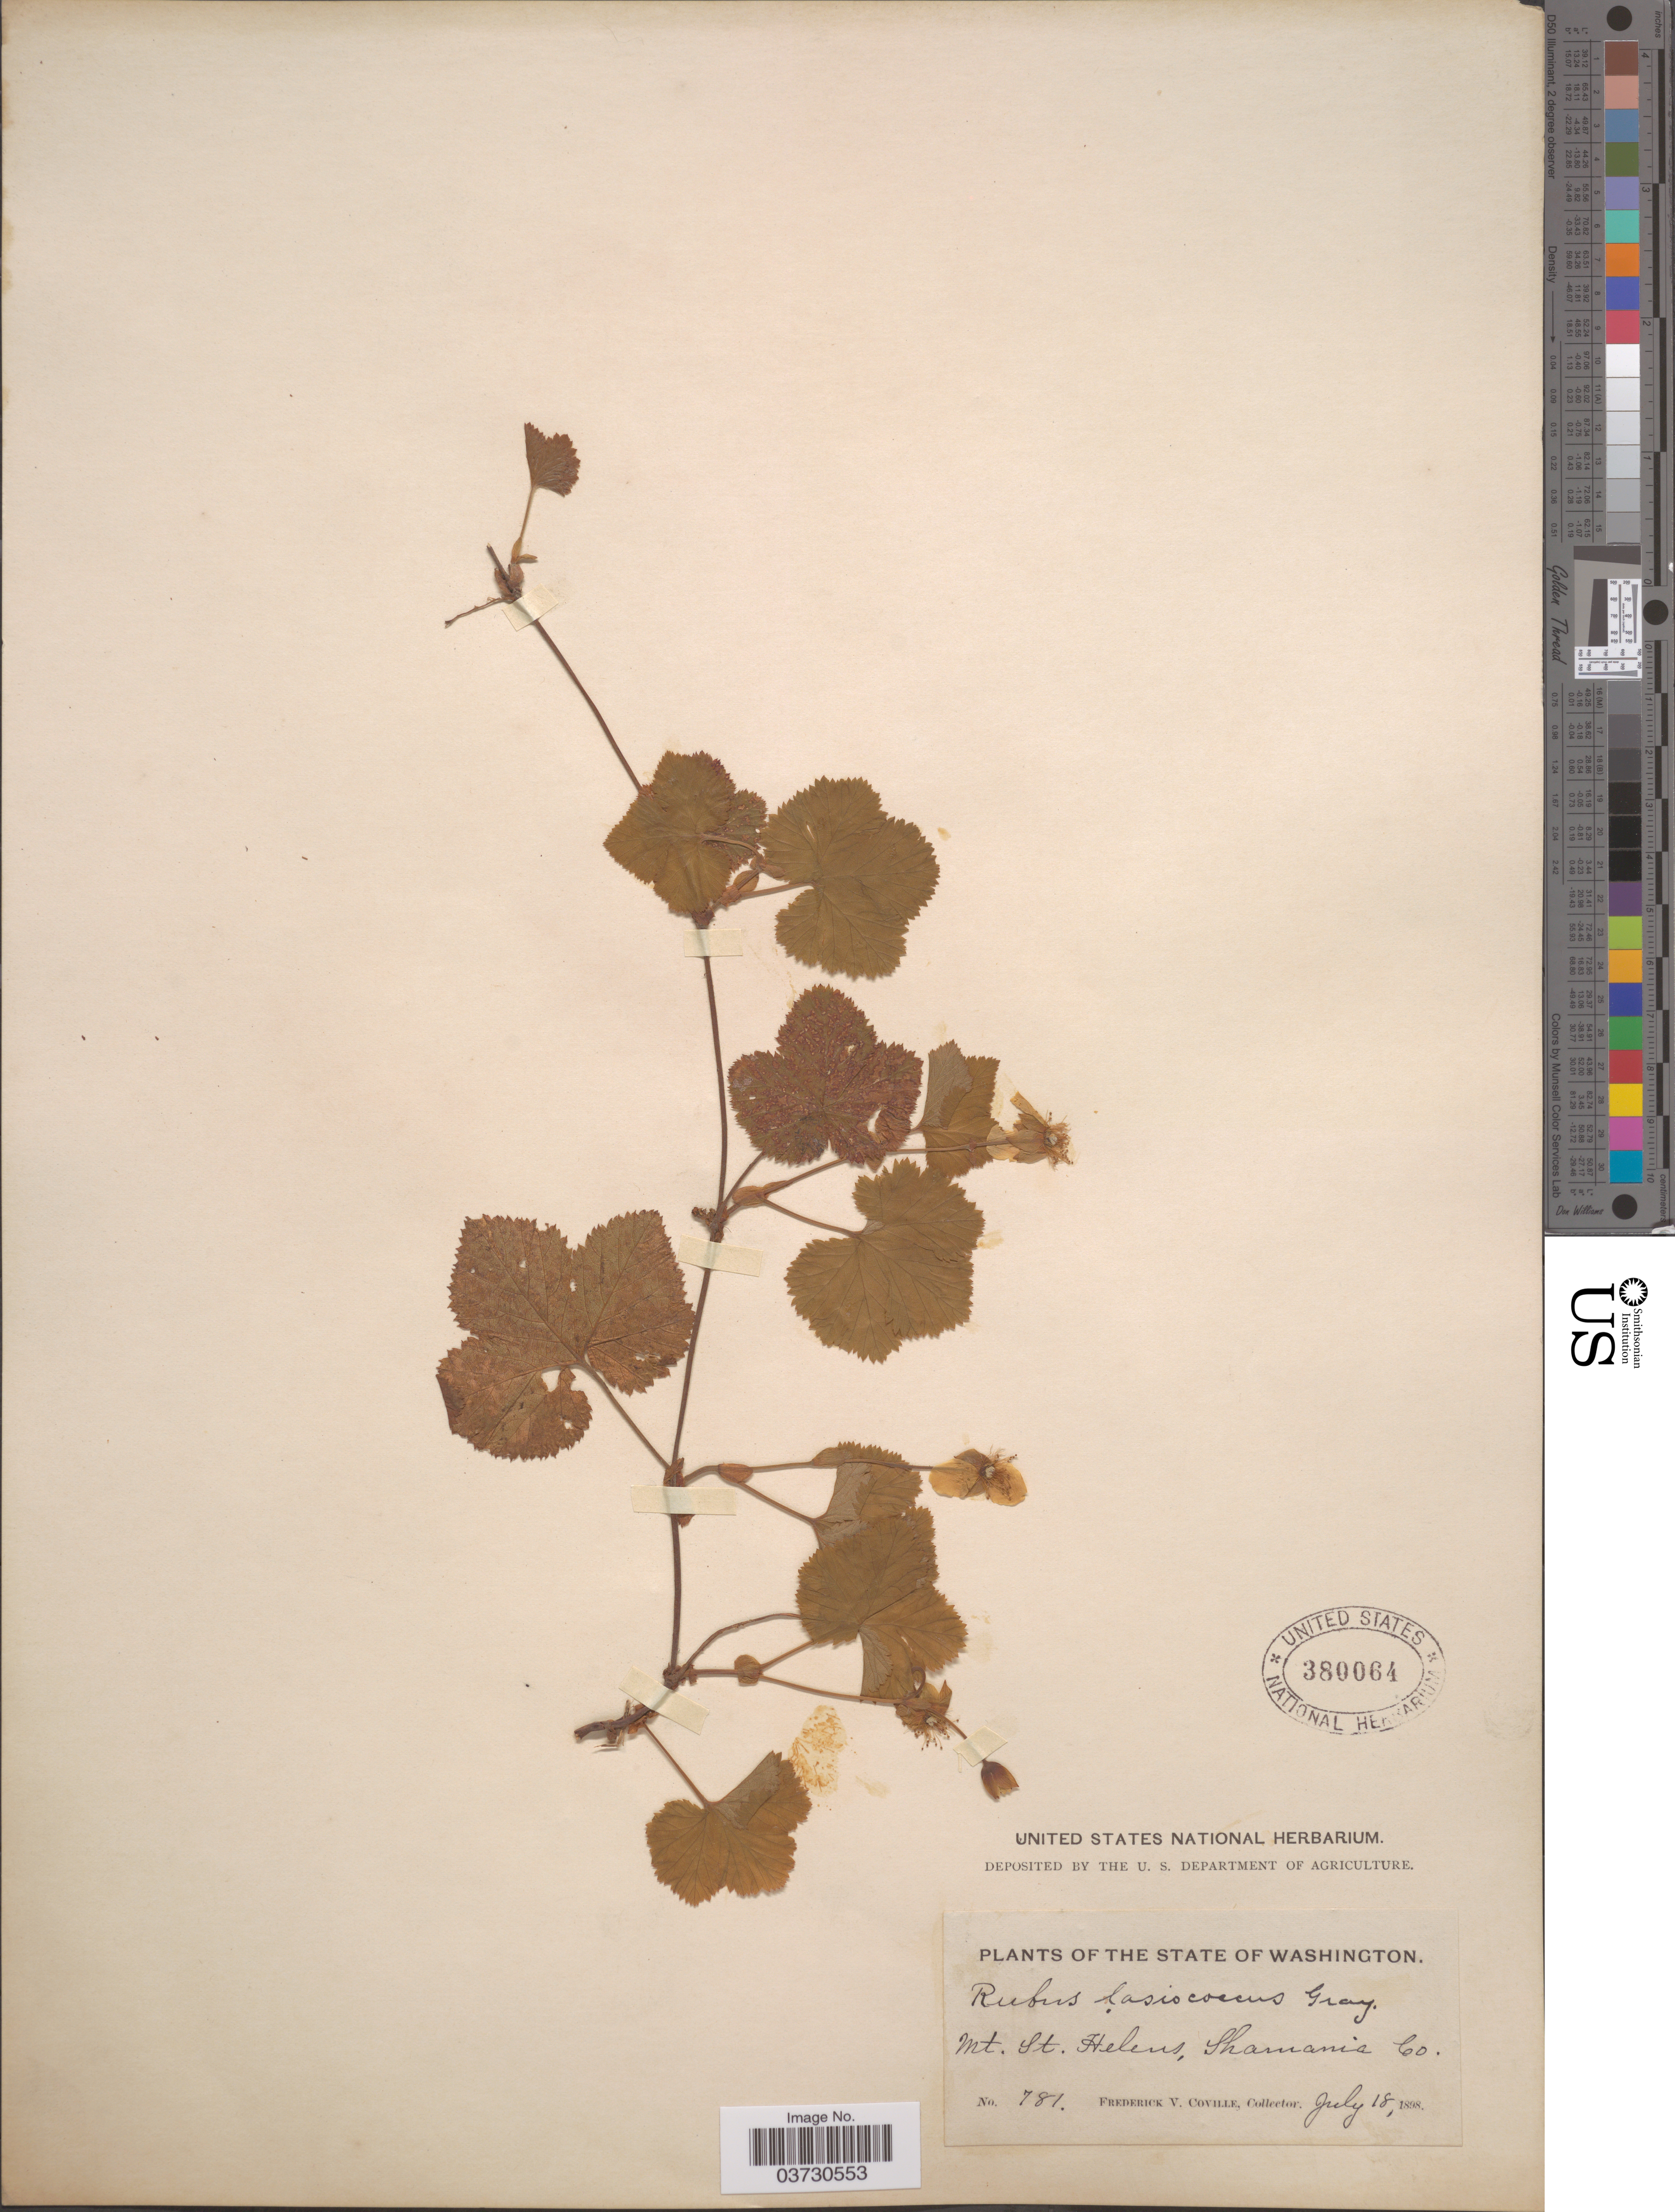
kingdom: Plantae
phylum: Tracheophyta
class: Magnoliopsida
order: Rosales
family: Rosaceae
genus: Rubus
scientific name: Rubus lasiococcus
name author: A. Gray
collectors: F. V. Coville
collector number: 781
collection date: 1898-07-18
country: United States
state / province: Washington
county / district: Skamania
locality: Mt. St. Helens, Skamania Co.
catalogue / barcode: US 380064